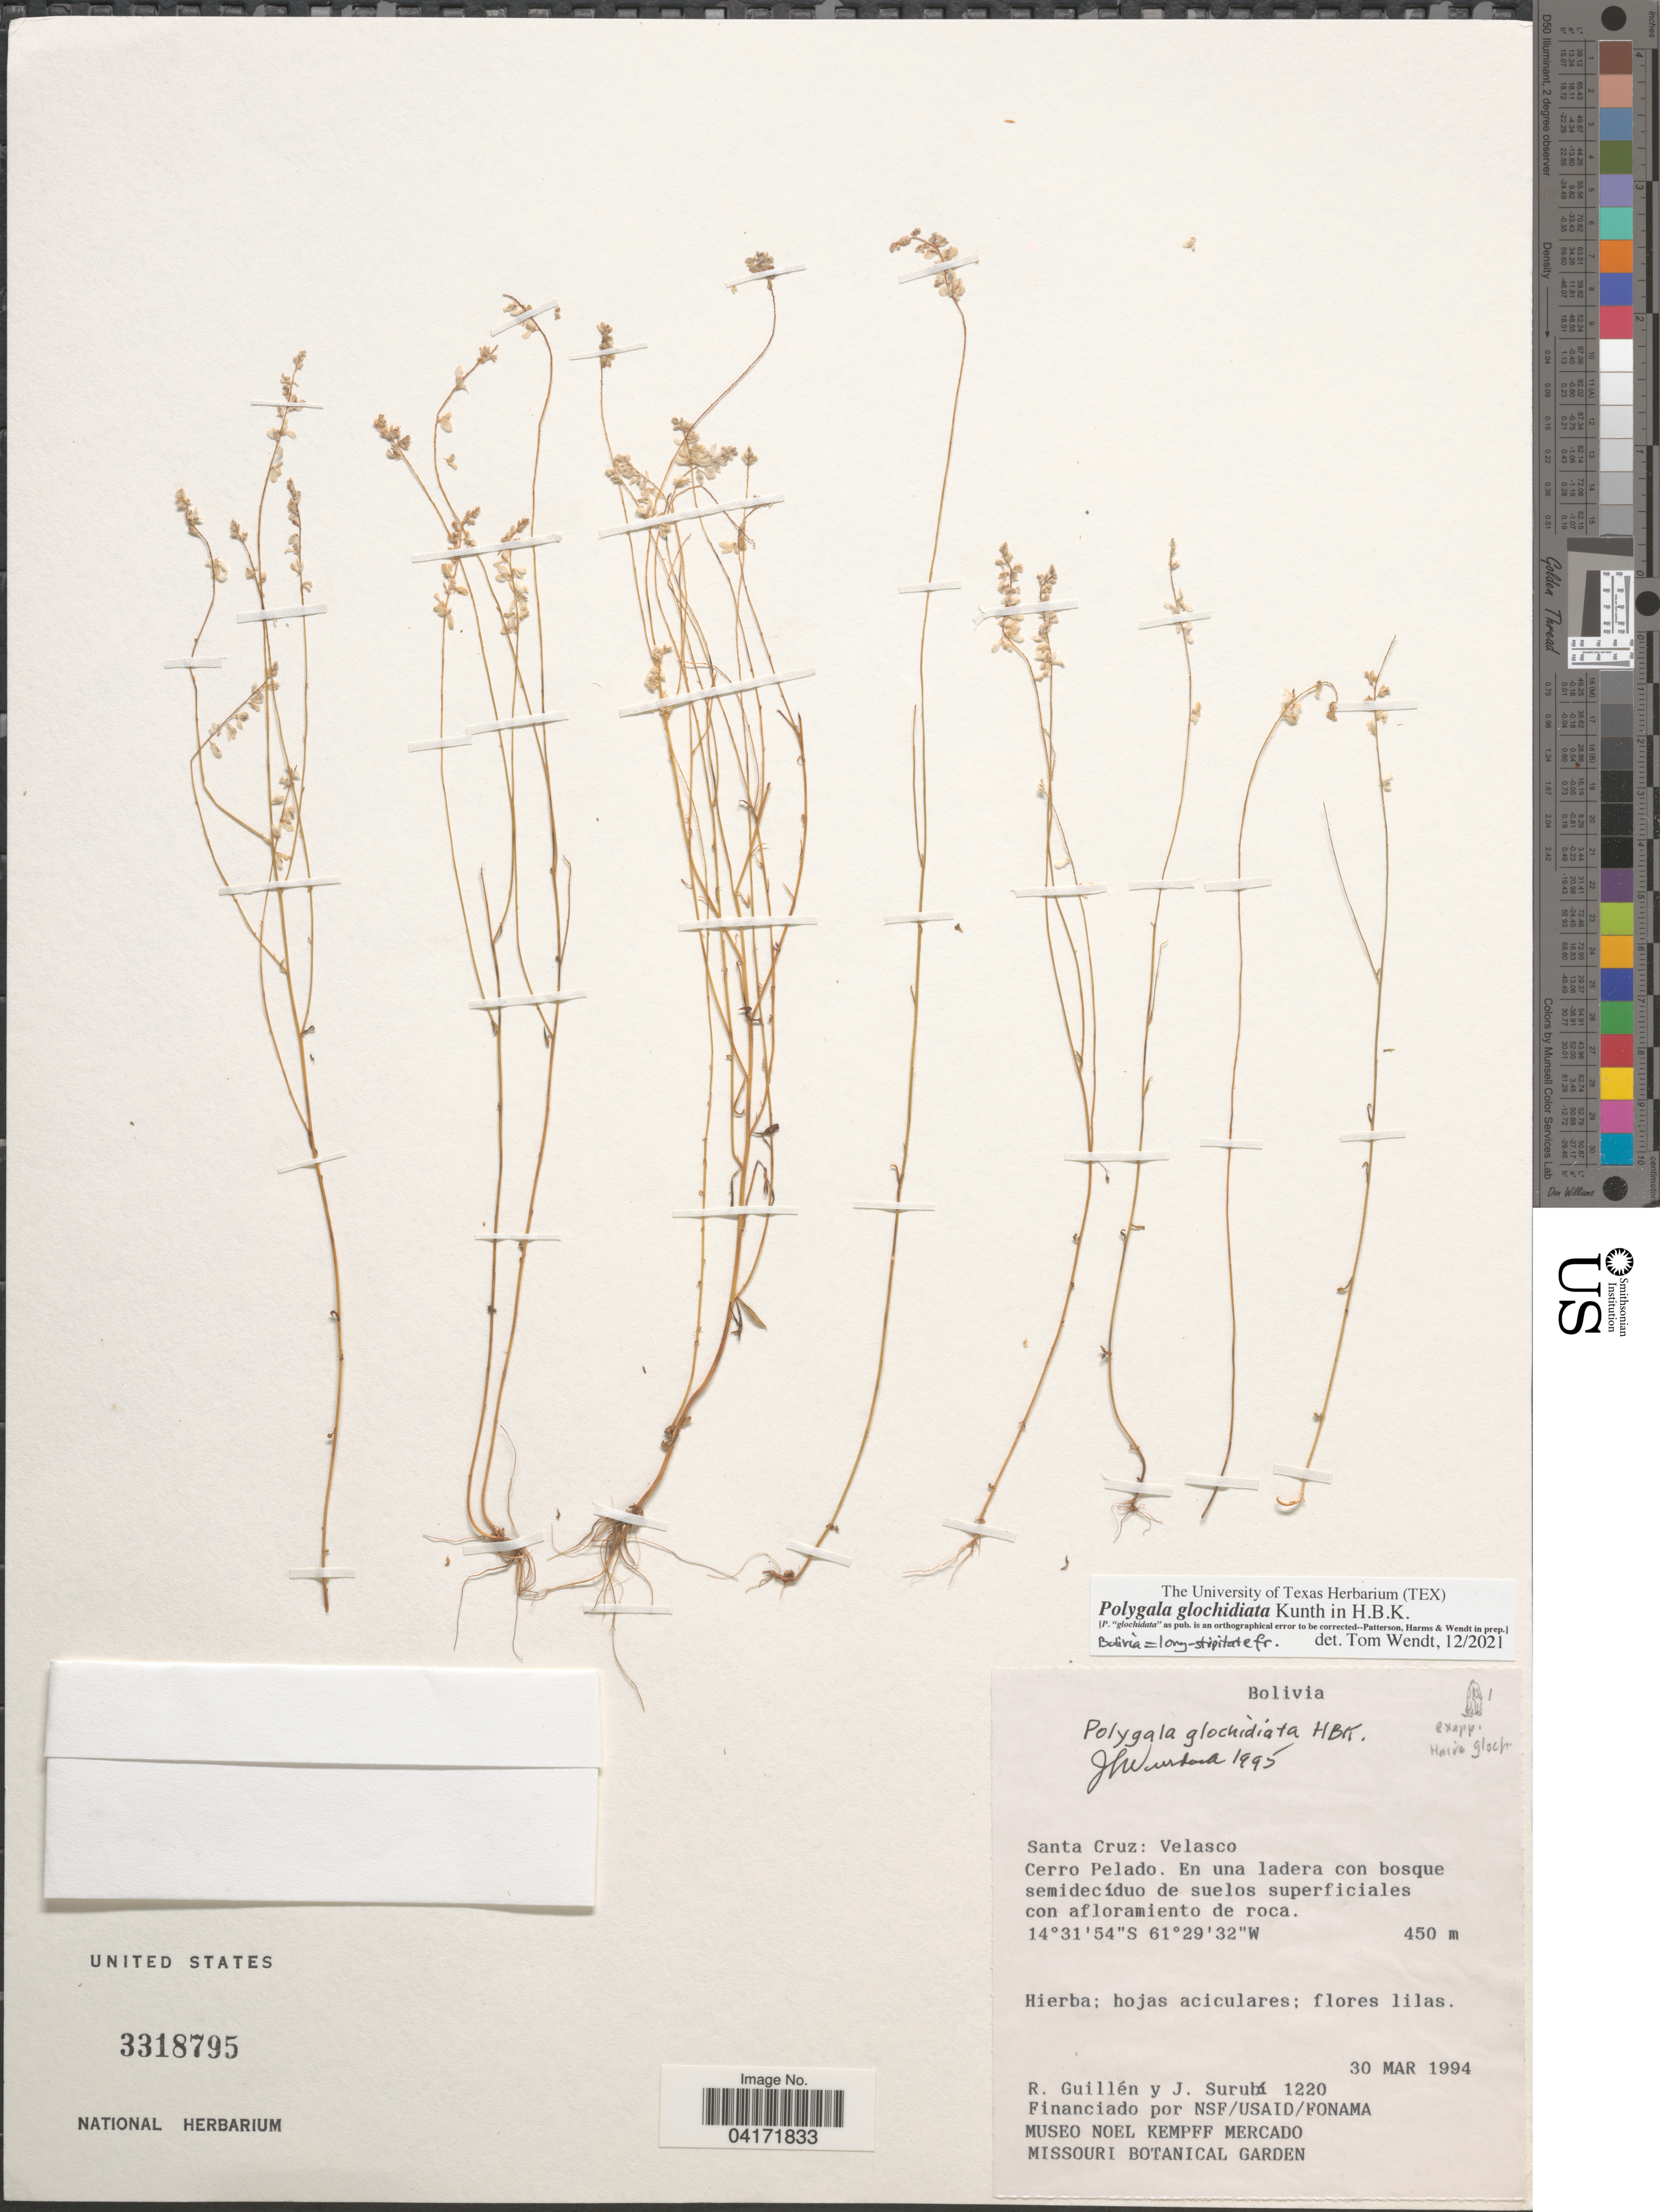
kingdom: Plantae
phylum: Tracheophyta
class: Magnoliopsida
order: Fabales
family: Polygalaceae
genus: Polygala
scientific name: Polygala glochidiata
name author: Kunth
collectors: R. Guillen & J. Surubí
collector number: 1220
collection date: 1994-03-30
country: Bolivia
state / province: Santa Cruz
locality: Velasco. Cerro Pelado.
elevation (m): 450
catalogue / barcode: US 3318795